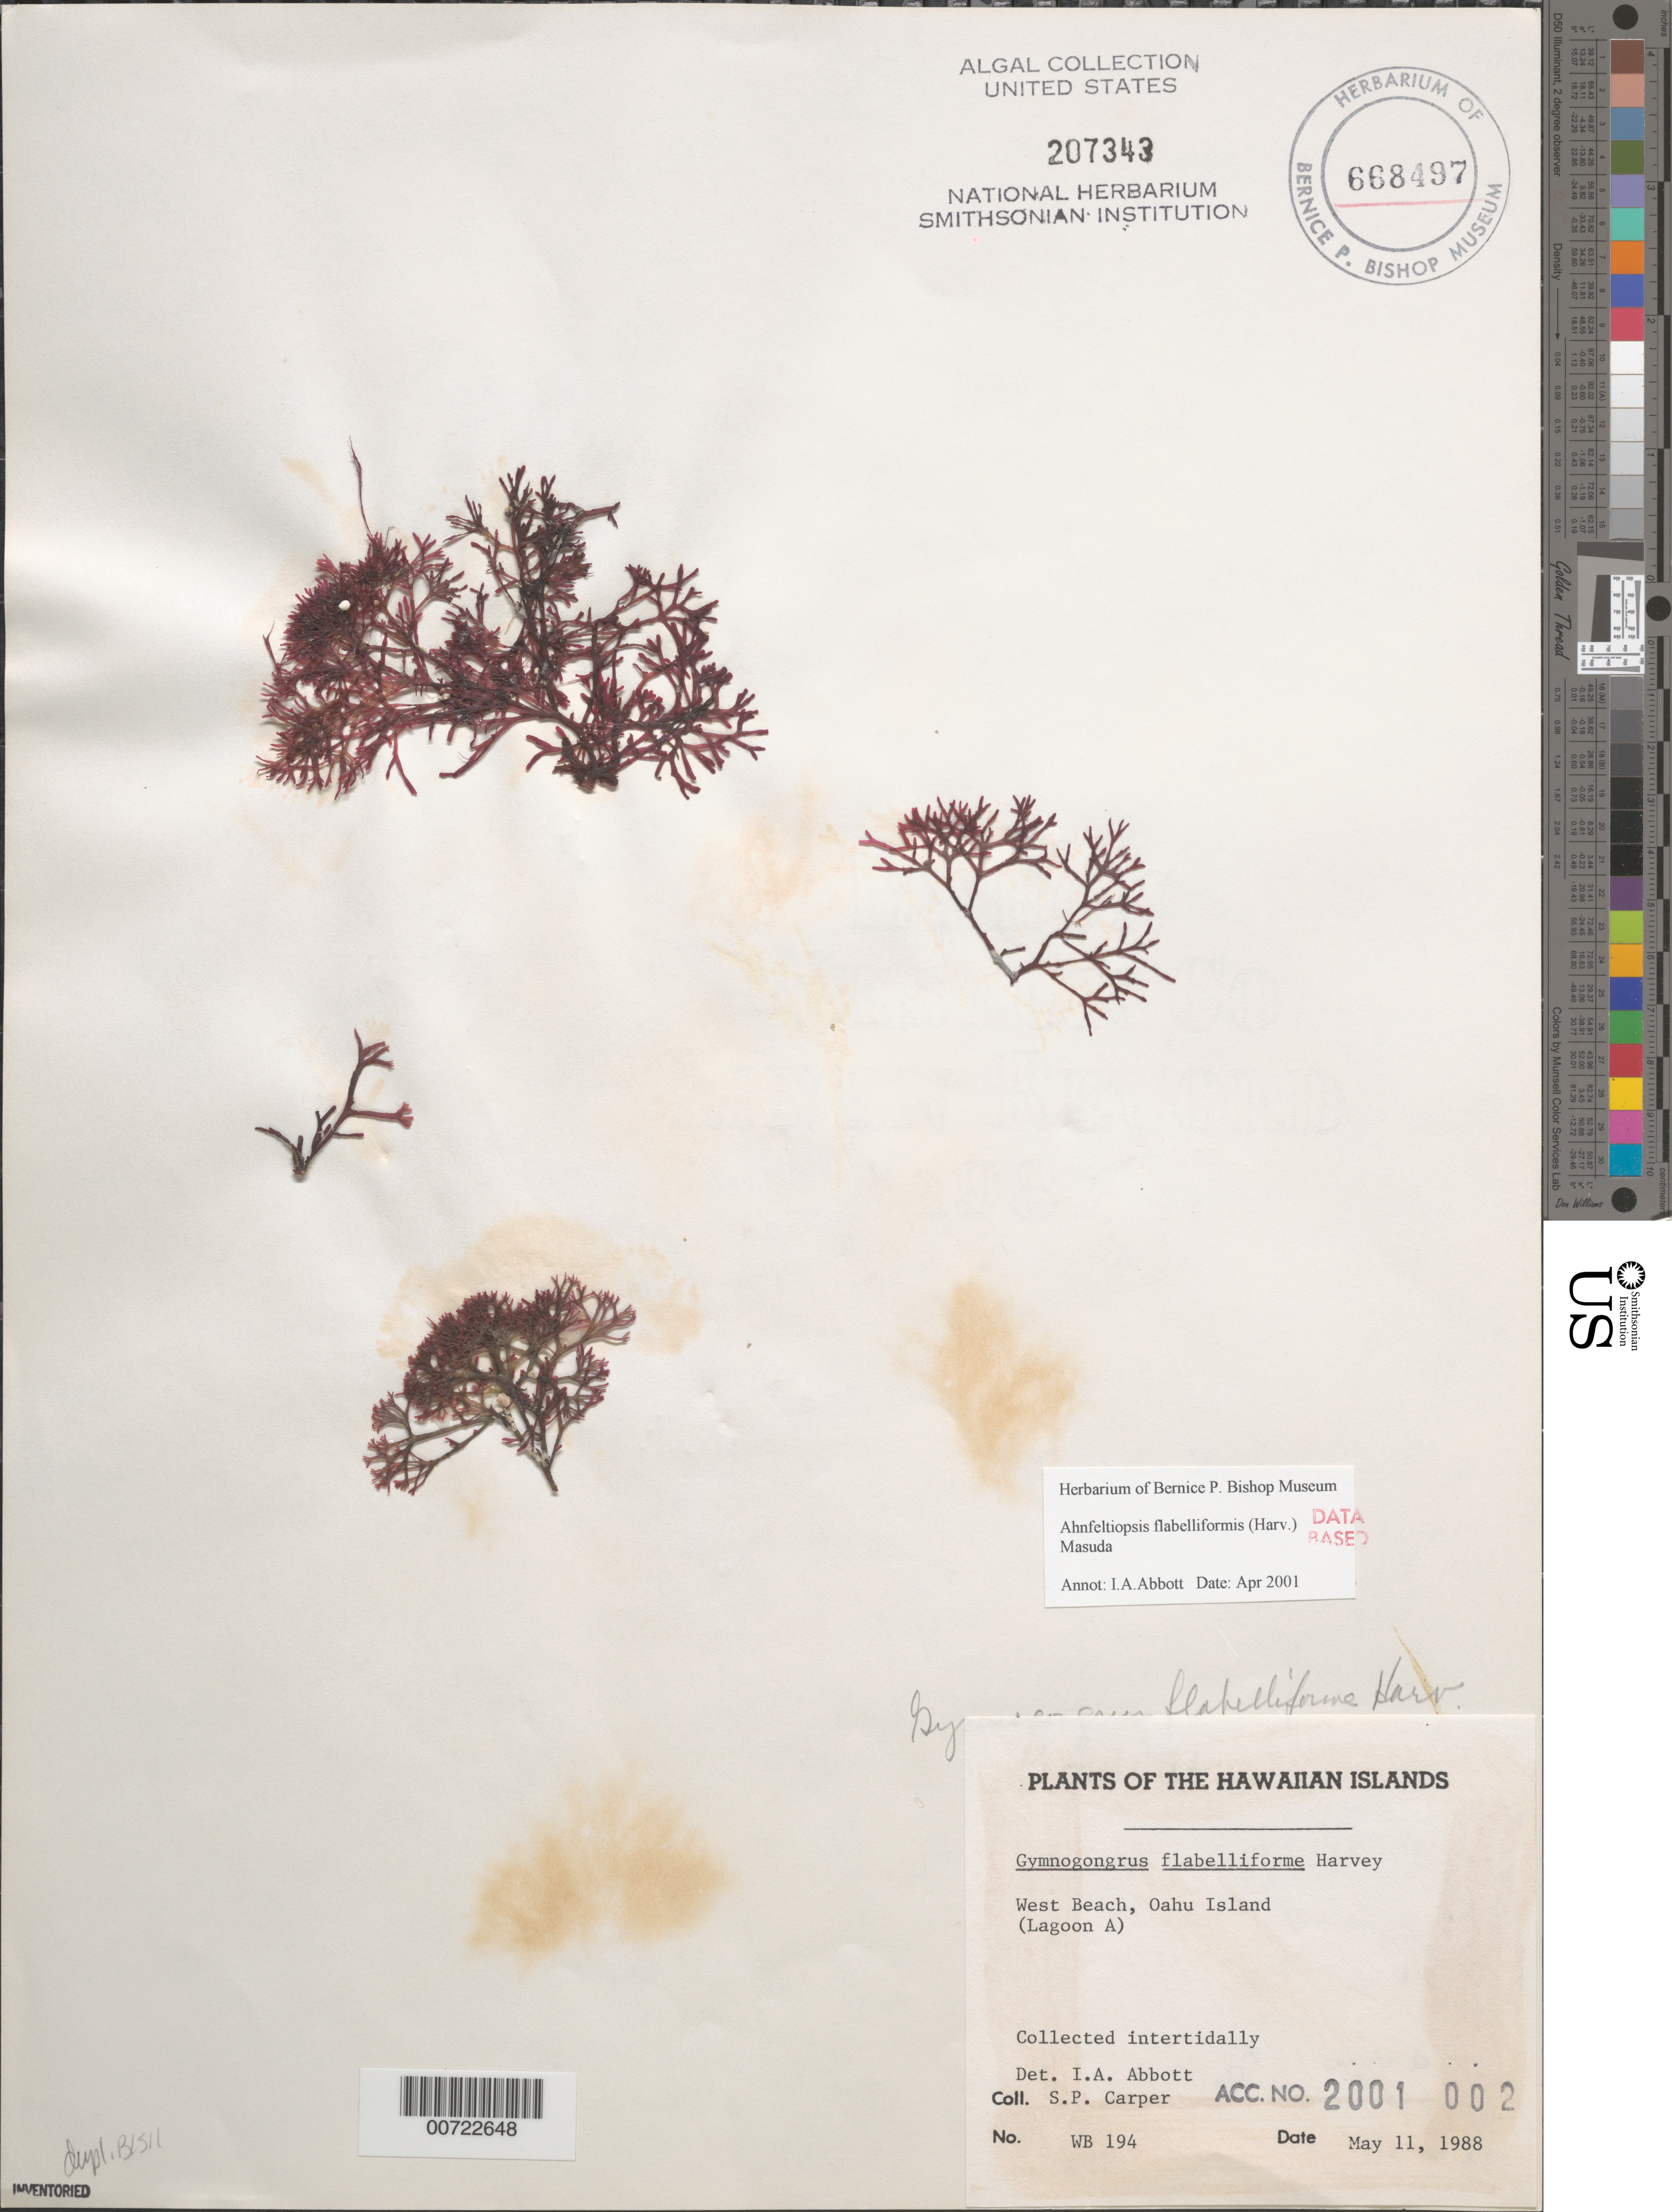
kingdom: Plantae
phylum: Rhodophyta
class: Florideophyceae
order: Gigartinales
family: Phyllophoraceae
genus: Ahnfeltiopsis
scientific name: Ahnfeltiopsis flabelliformis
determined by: Abbott, Isabella A.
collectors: S. Carper, R. Fox, M. Huddleston & I. Menesis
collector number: WB 194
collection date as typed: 11 May 1988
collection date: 1988-05-11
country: United States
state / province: Hawaii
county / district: Honolulu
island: Oahu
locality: West Beach (Lagoon A)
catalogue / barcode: US 207343